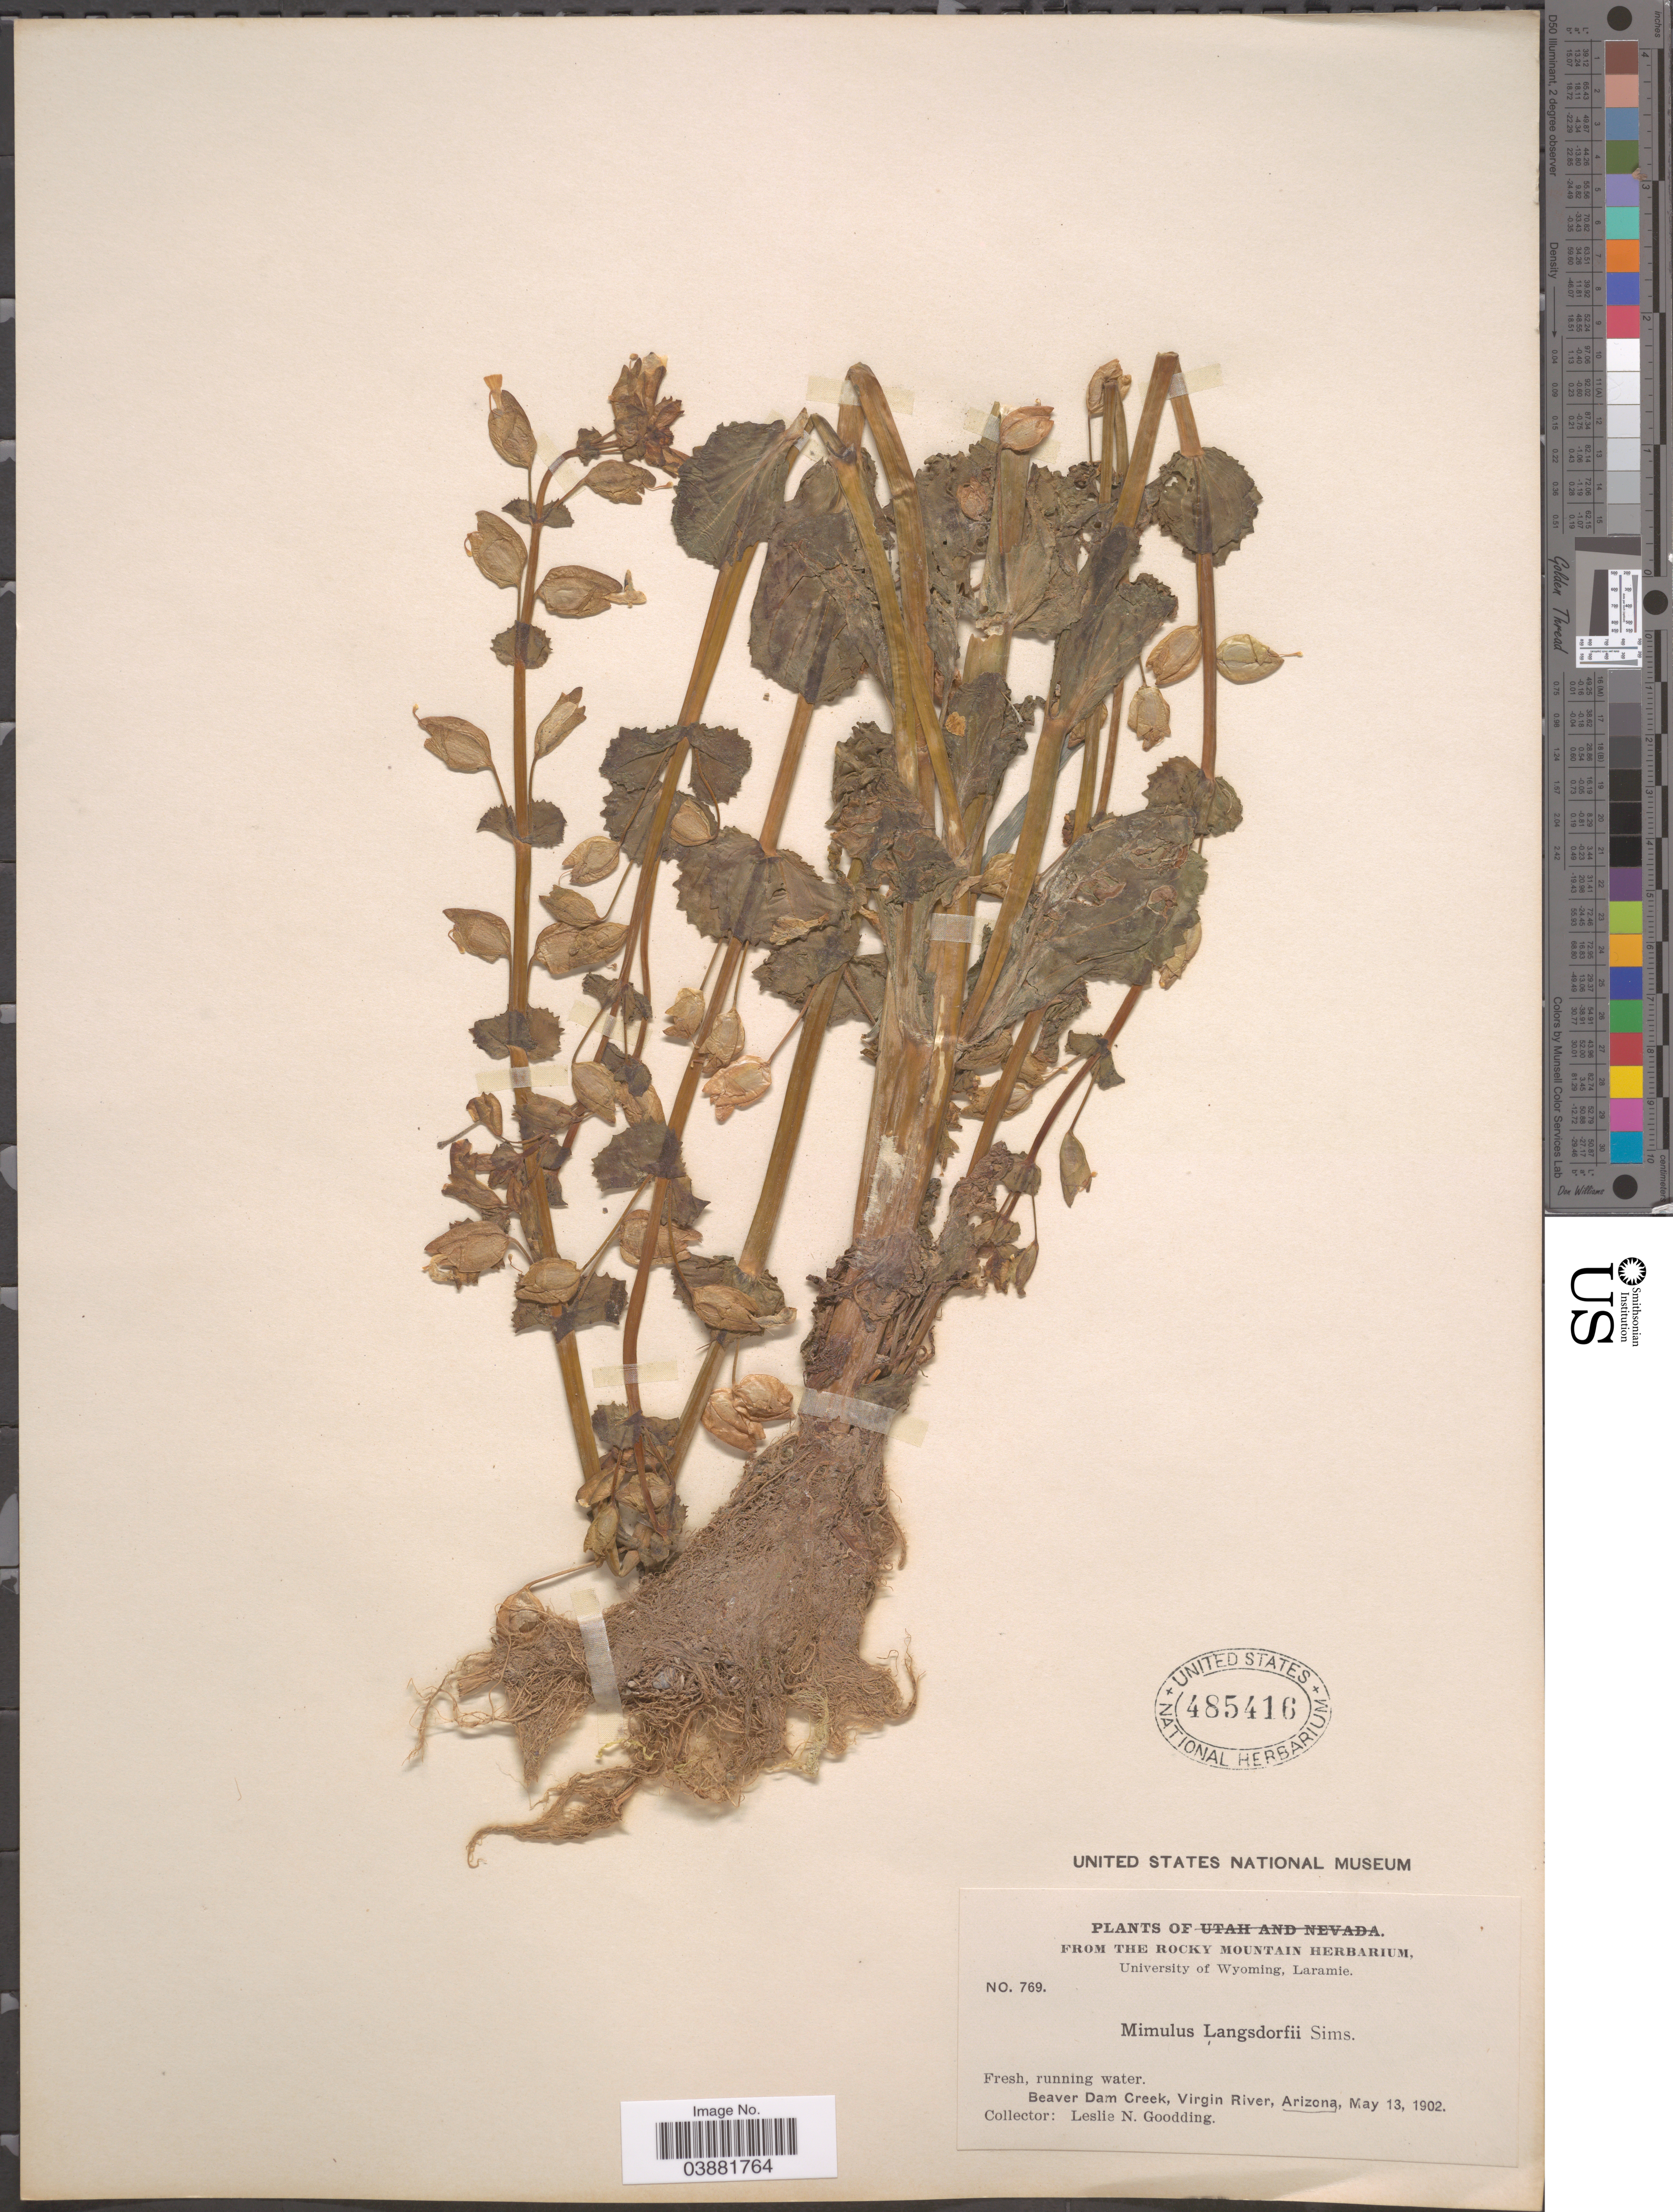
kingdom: Plantae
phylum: Tracheophyta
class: Magnoliopsida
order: Lamiales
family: Phrymaceae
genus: Mimulus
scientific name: Mimulus guttatus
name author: DC.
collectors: L. N. Goodding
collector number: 769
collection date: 1902-05-13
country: United States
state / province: Arizona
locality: Beaver Dam Creek, Virgin River.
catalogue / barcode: US 485416